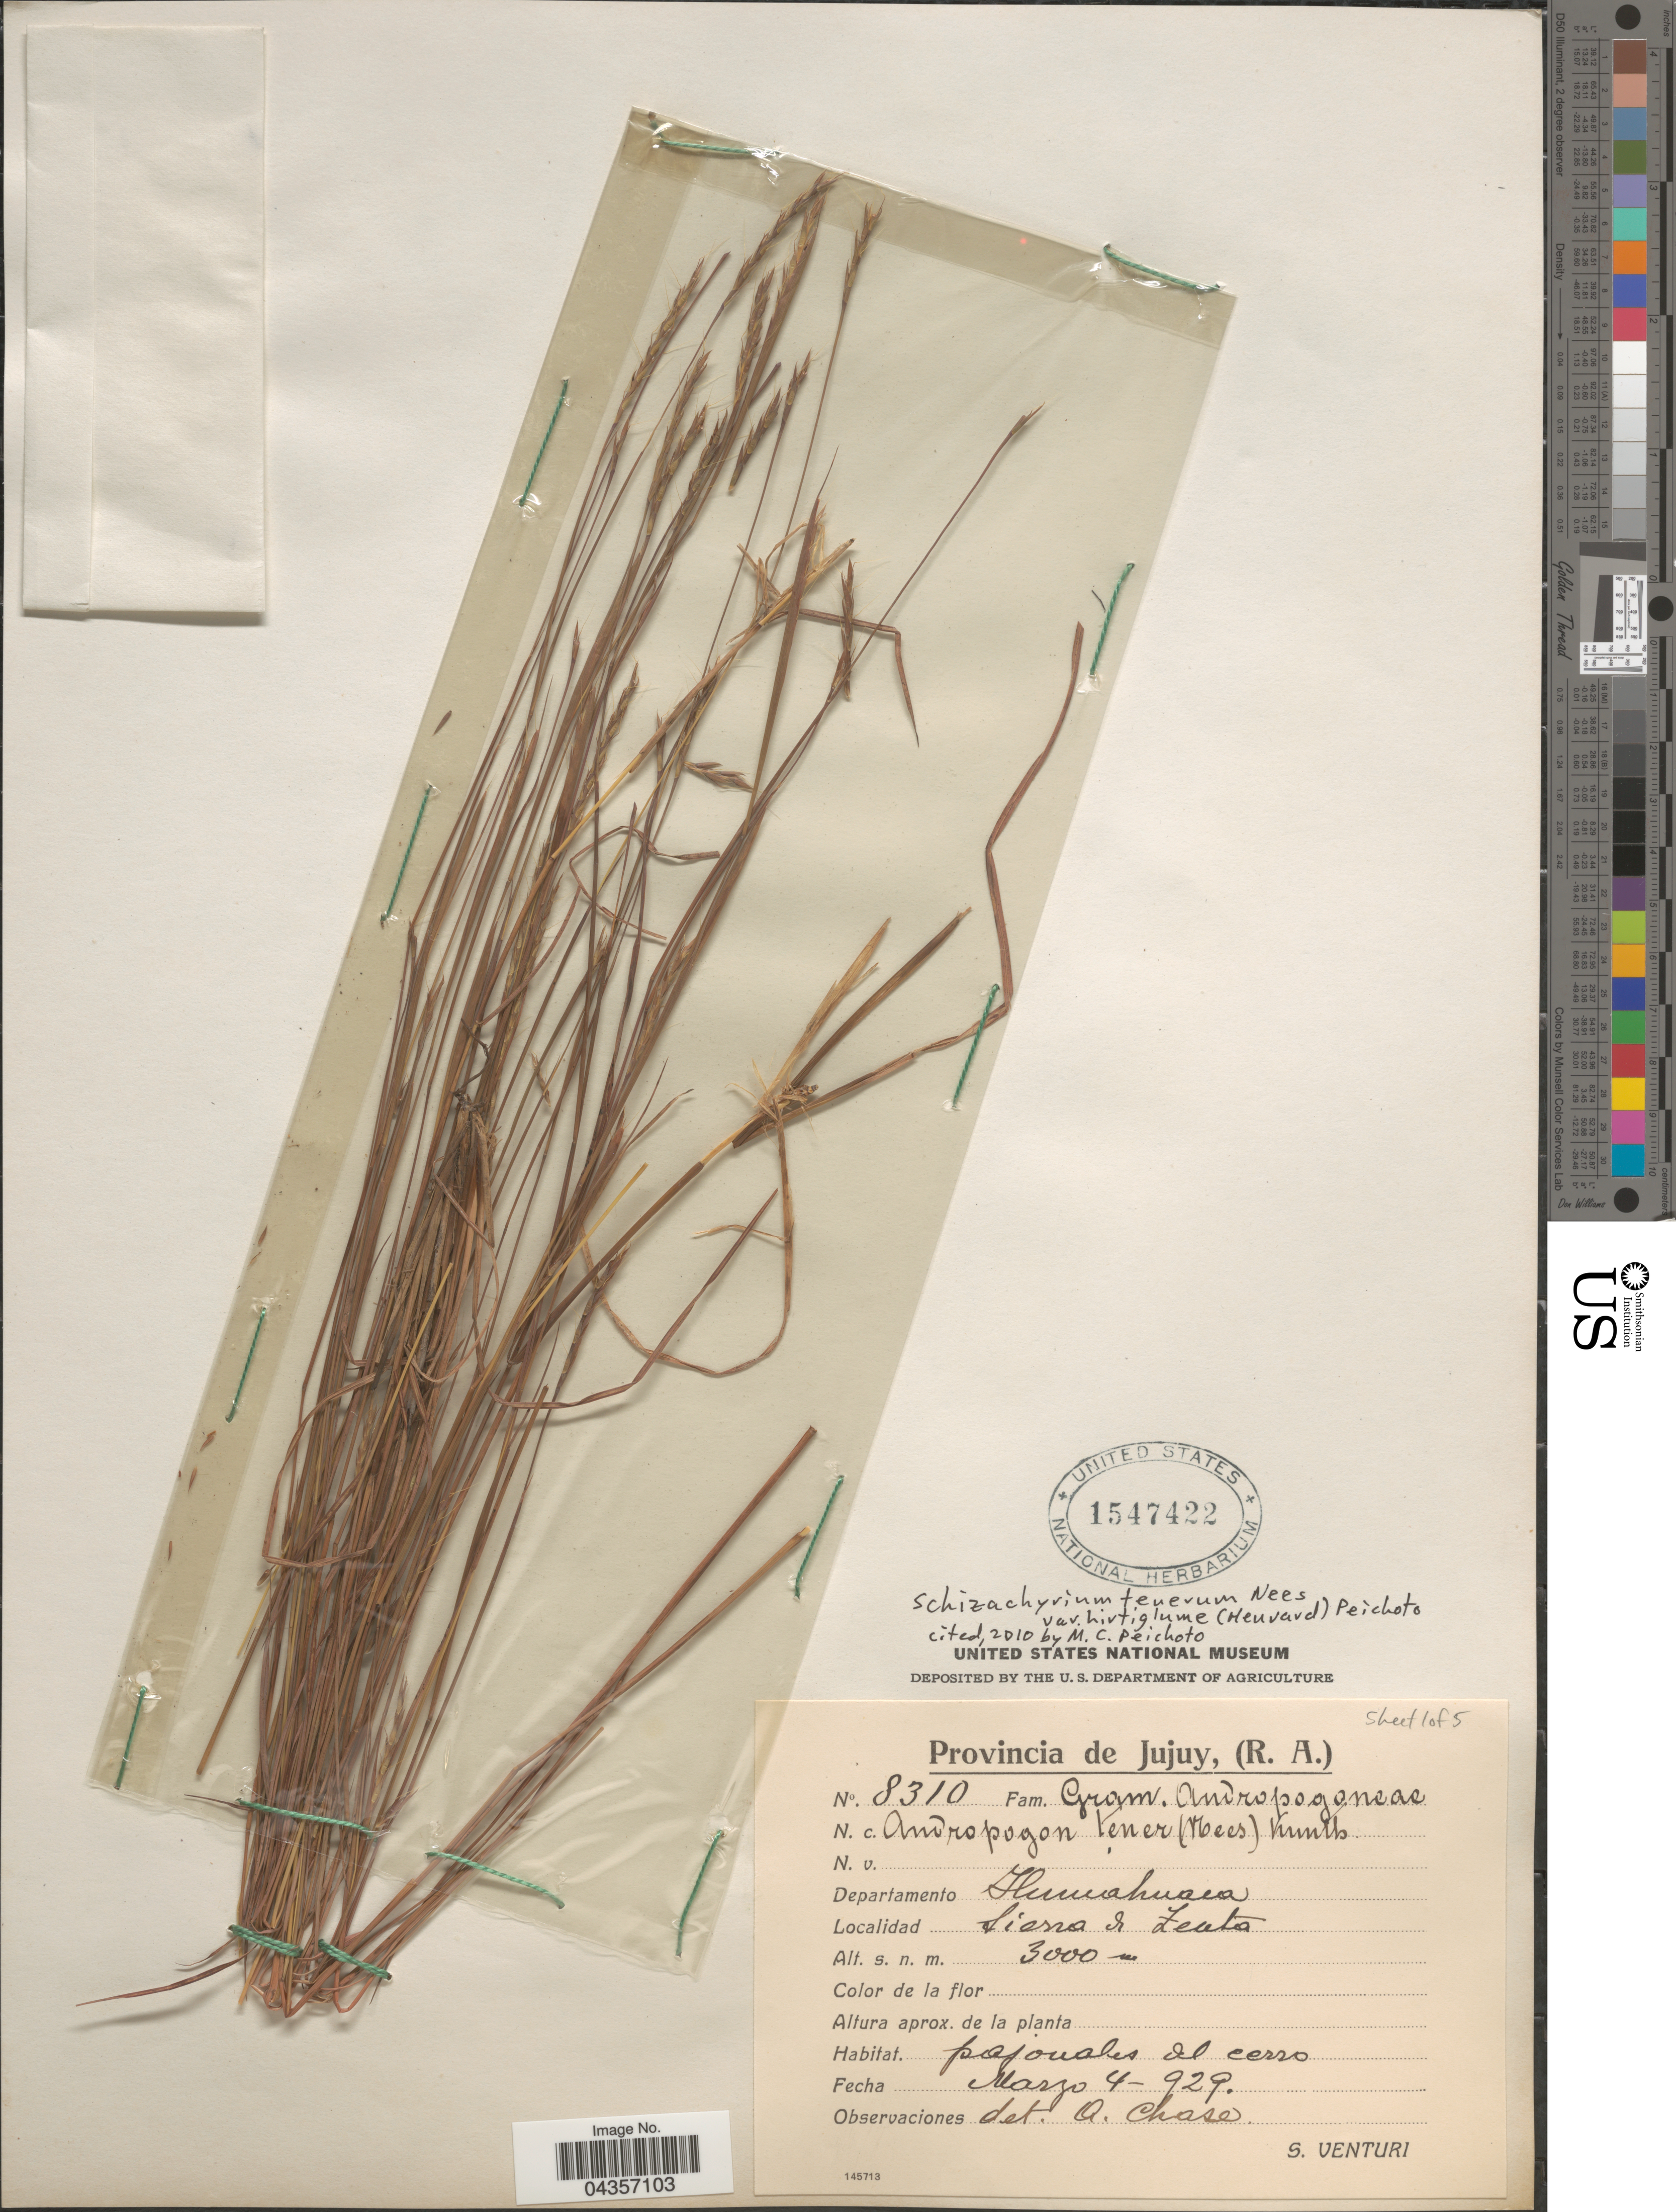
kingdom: Plantae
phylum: Tracheophyta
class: Liliopsida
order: Poales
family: Poaceae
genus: Schizachyrium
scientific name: Schizachyrium tenerum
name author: Nees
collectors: S. Venturi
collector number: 8310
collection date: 1929-03-04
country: Argentina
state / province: Jujuy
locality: Departamento Huinahuaca. Sierra de Zenta.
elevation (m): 3000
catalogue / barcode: US 1547422